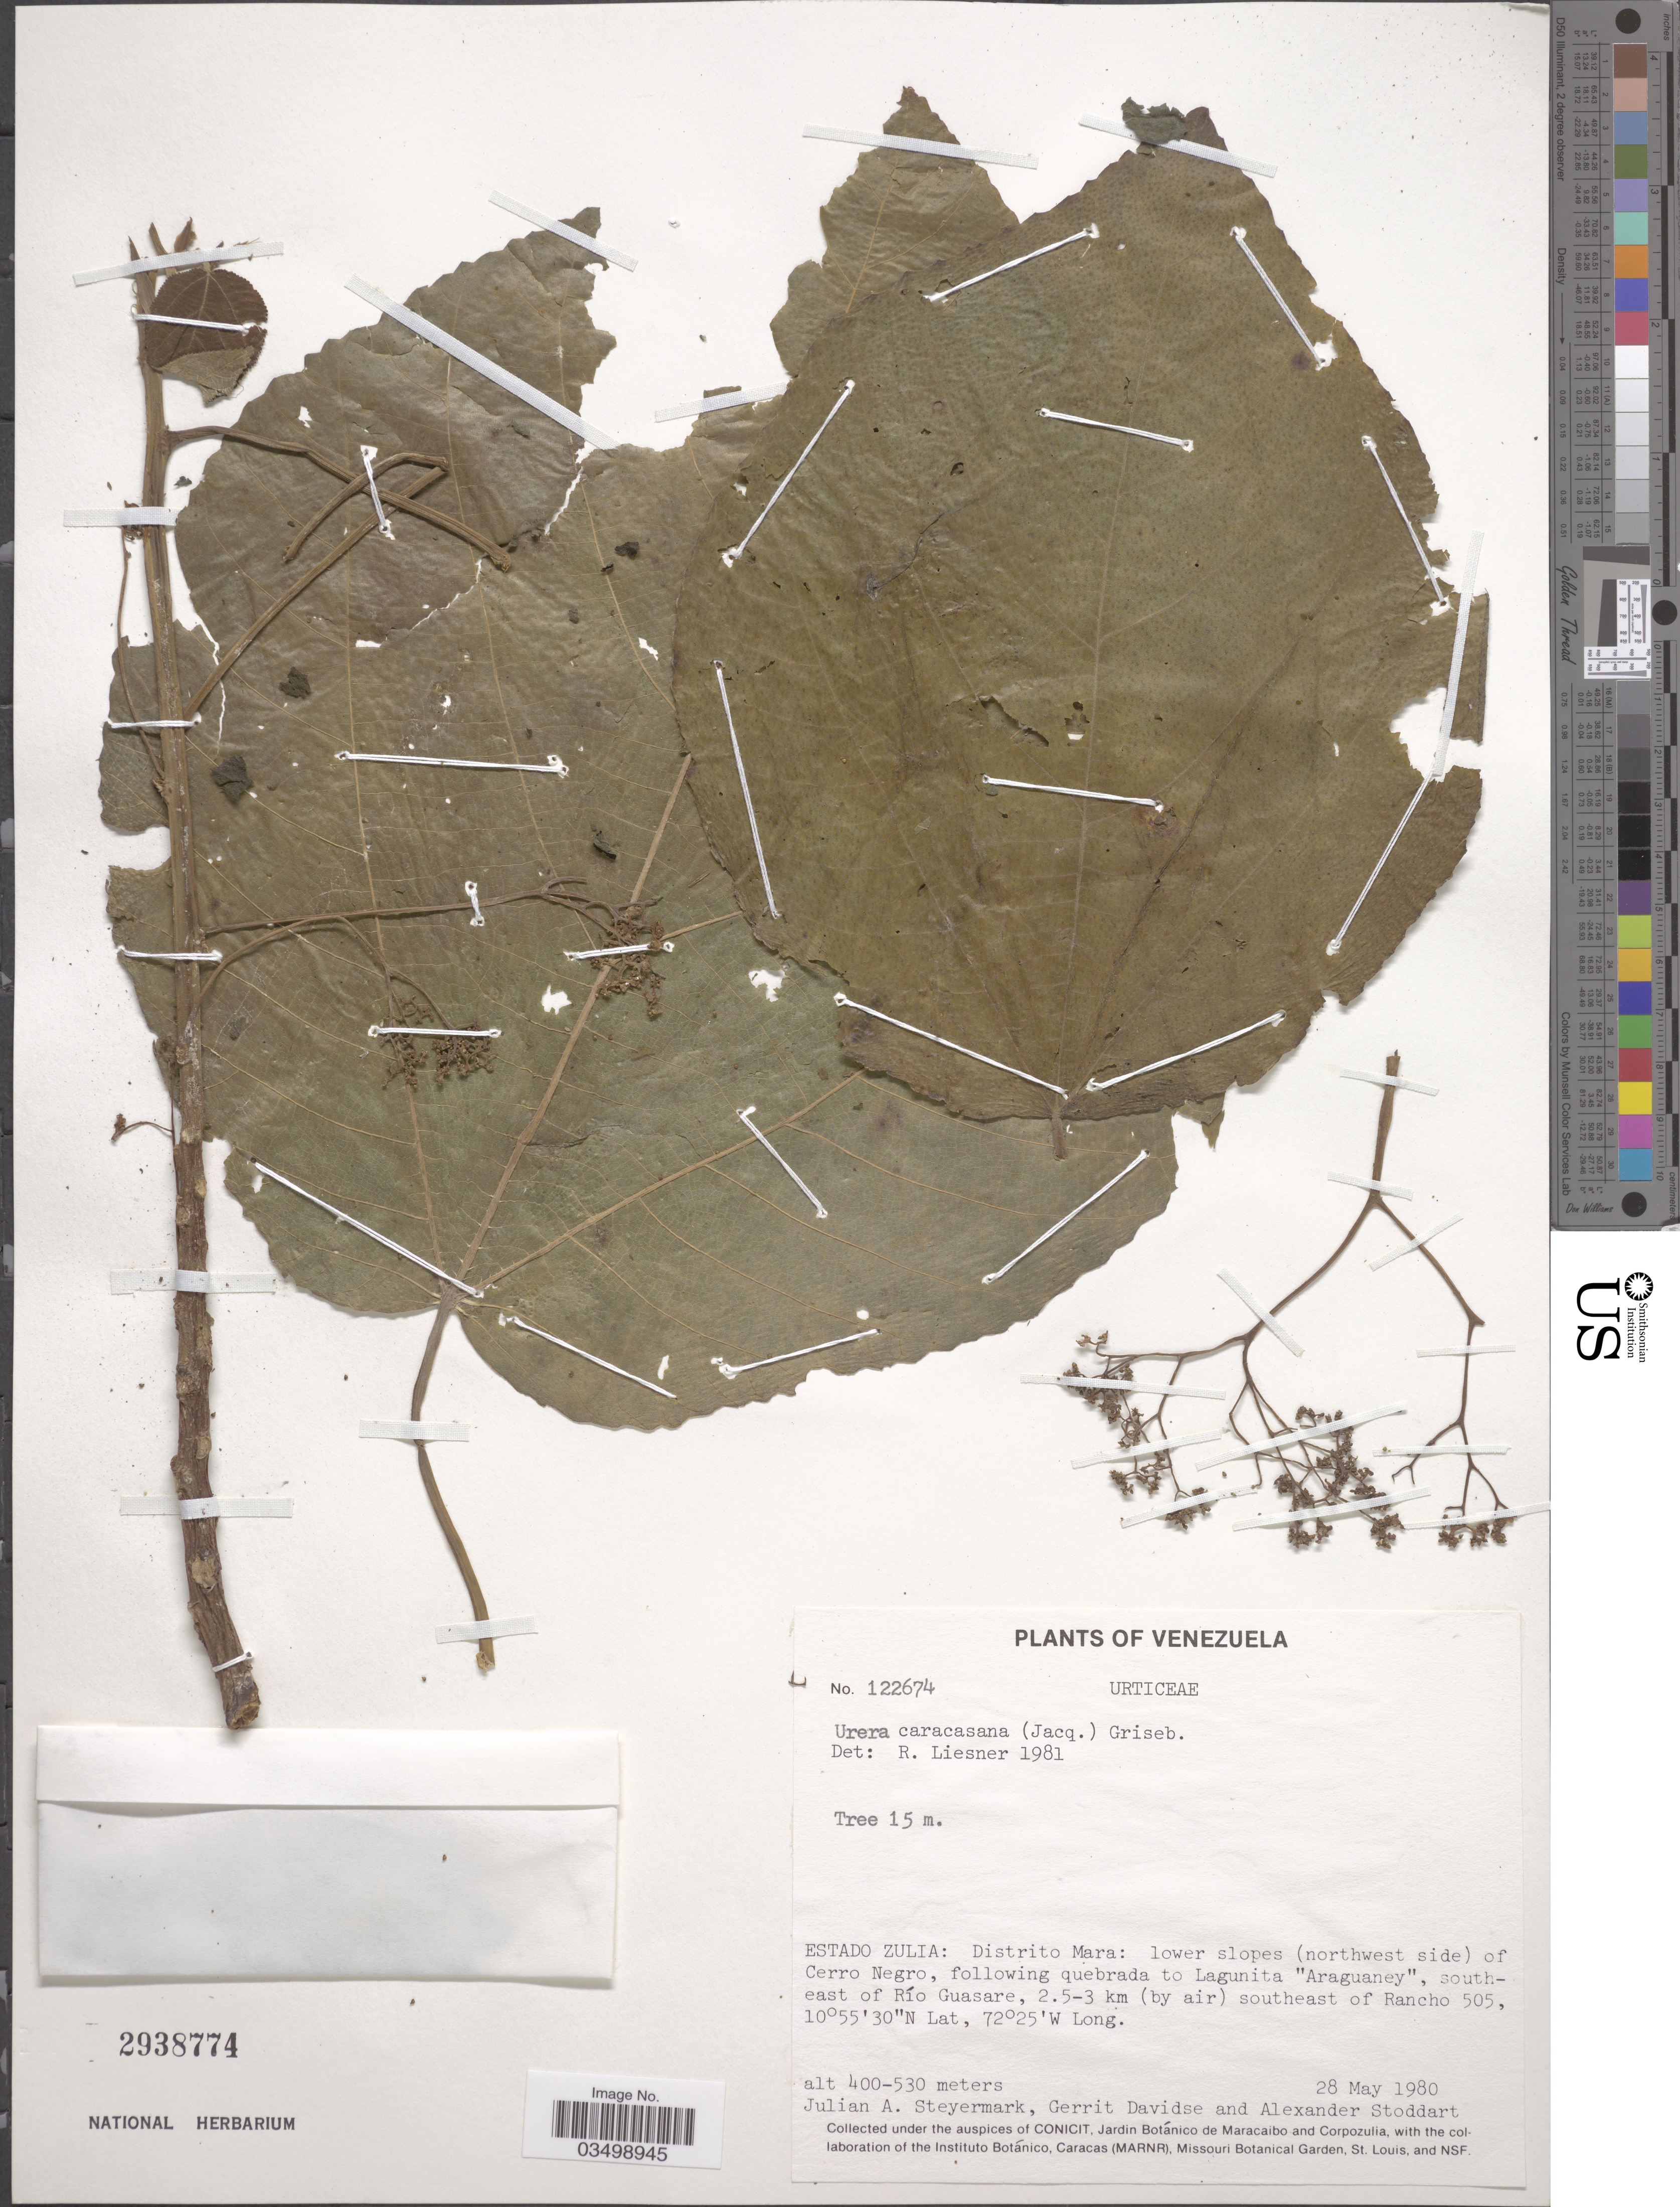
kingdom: Plantae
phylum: Tracheophyta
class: Magnoliopsida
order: Rosales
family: Urticaceae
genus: Urera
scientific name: Urera caracasana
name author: (Jacq.) Gaudich. ex Griseb.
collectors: J. Steyermark, G. Davidse & A. Stoddart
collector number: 122674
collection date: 1980-05-28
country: Venezuela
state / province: Zulia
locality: Distrito Mara: lower slopes (northwest side) of Cerro Negro, following quebrada to Lagunita "Araguaney", southeast of Río Guasare, 2.5-3 km (by air) southeast of Rancho 505.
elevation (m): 400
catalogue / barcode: US 2938774